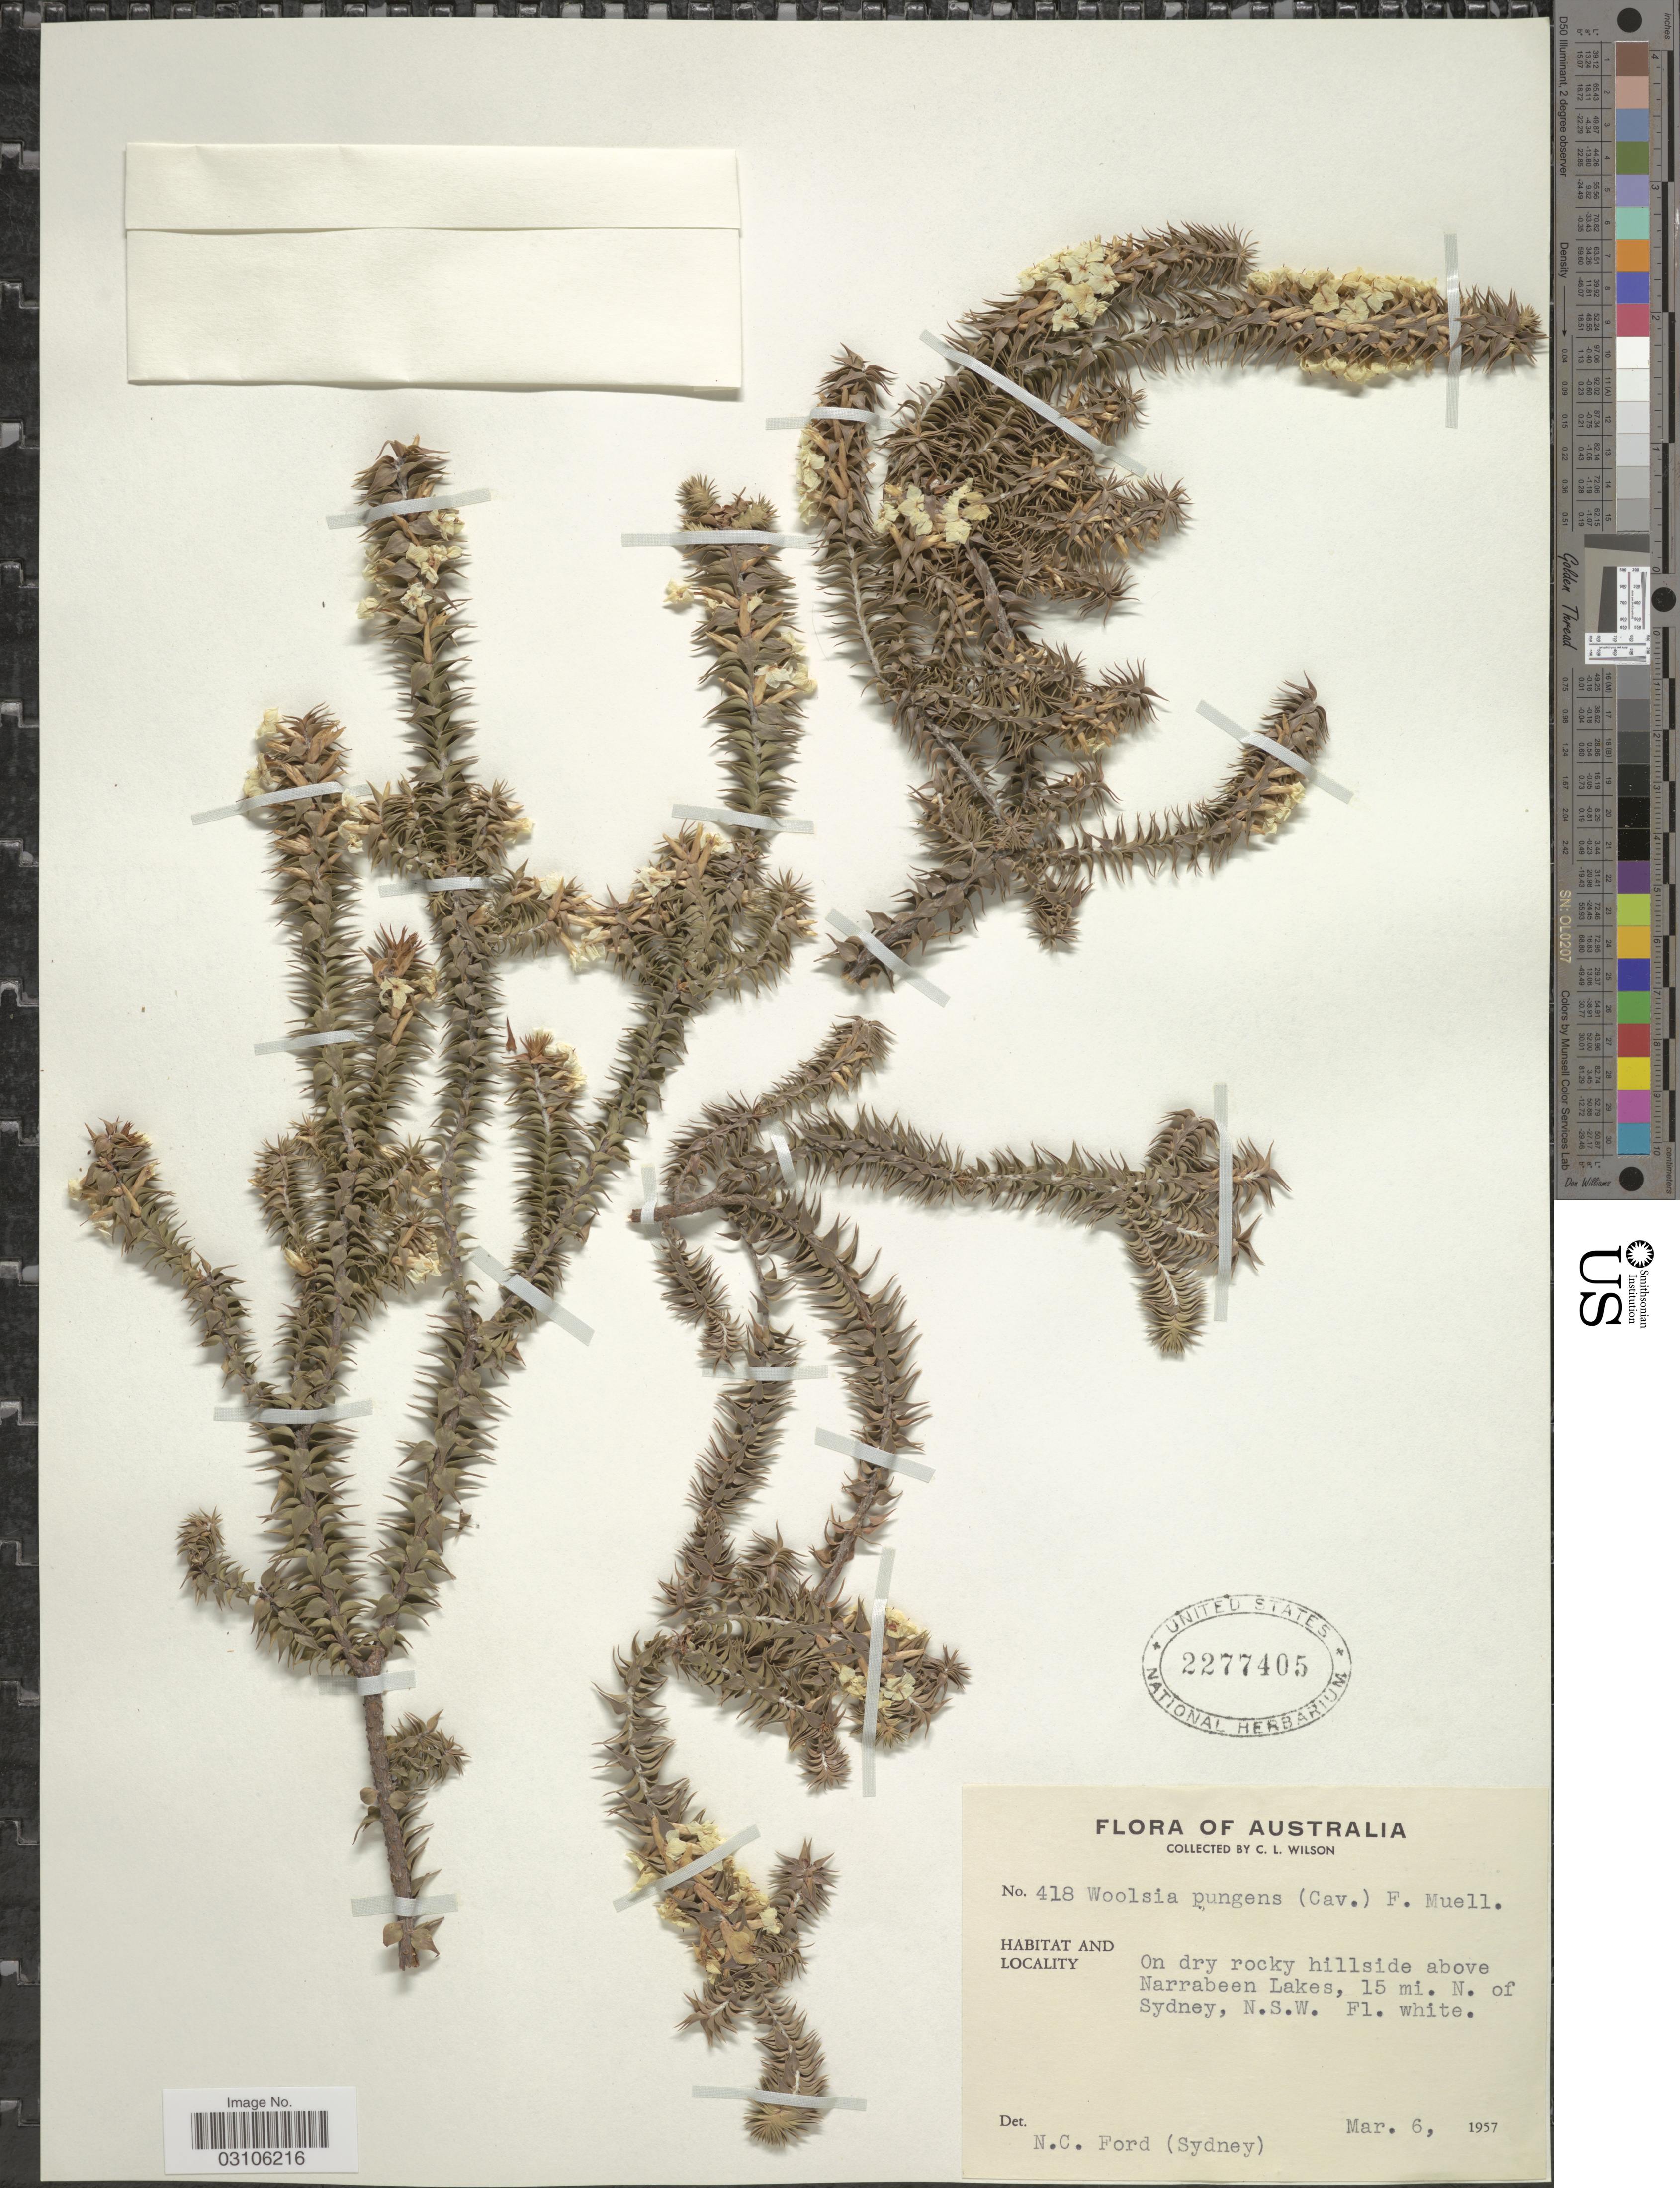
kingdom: Plantae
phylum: Tracheophyta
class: Magnoliopsida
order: Ericales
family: Ericaceae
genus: Woollsia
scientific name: Woollsia pungens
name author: (Cav.) F. Muell.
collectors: C. L. Wilson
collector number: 418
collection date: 1957-03-06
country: Australia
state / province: New South Wales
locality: On dry rocky hillside above Narrabeen Lakes, 15 mi. N. of Sydney, N.S.W.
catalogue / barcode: US 2277405